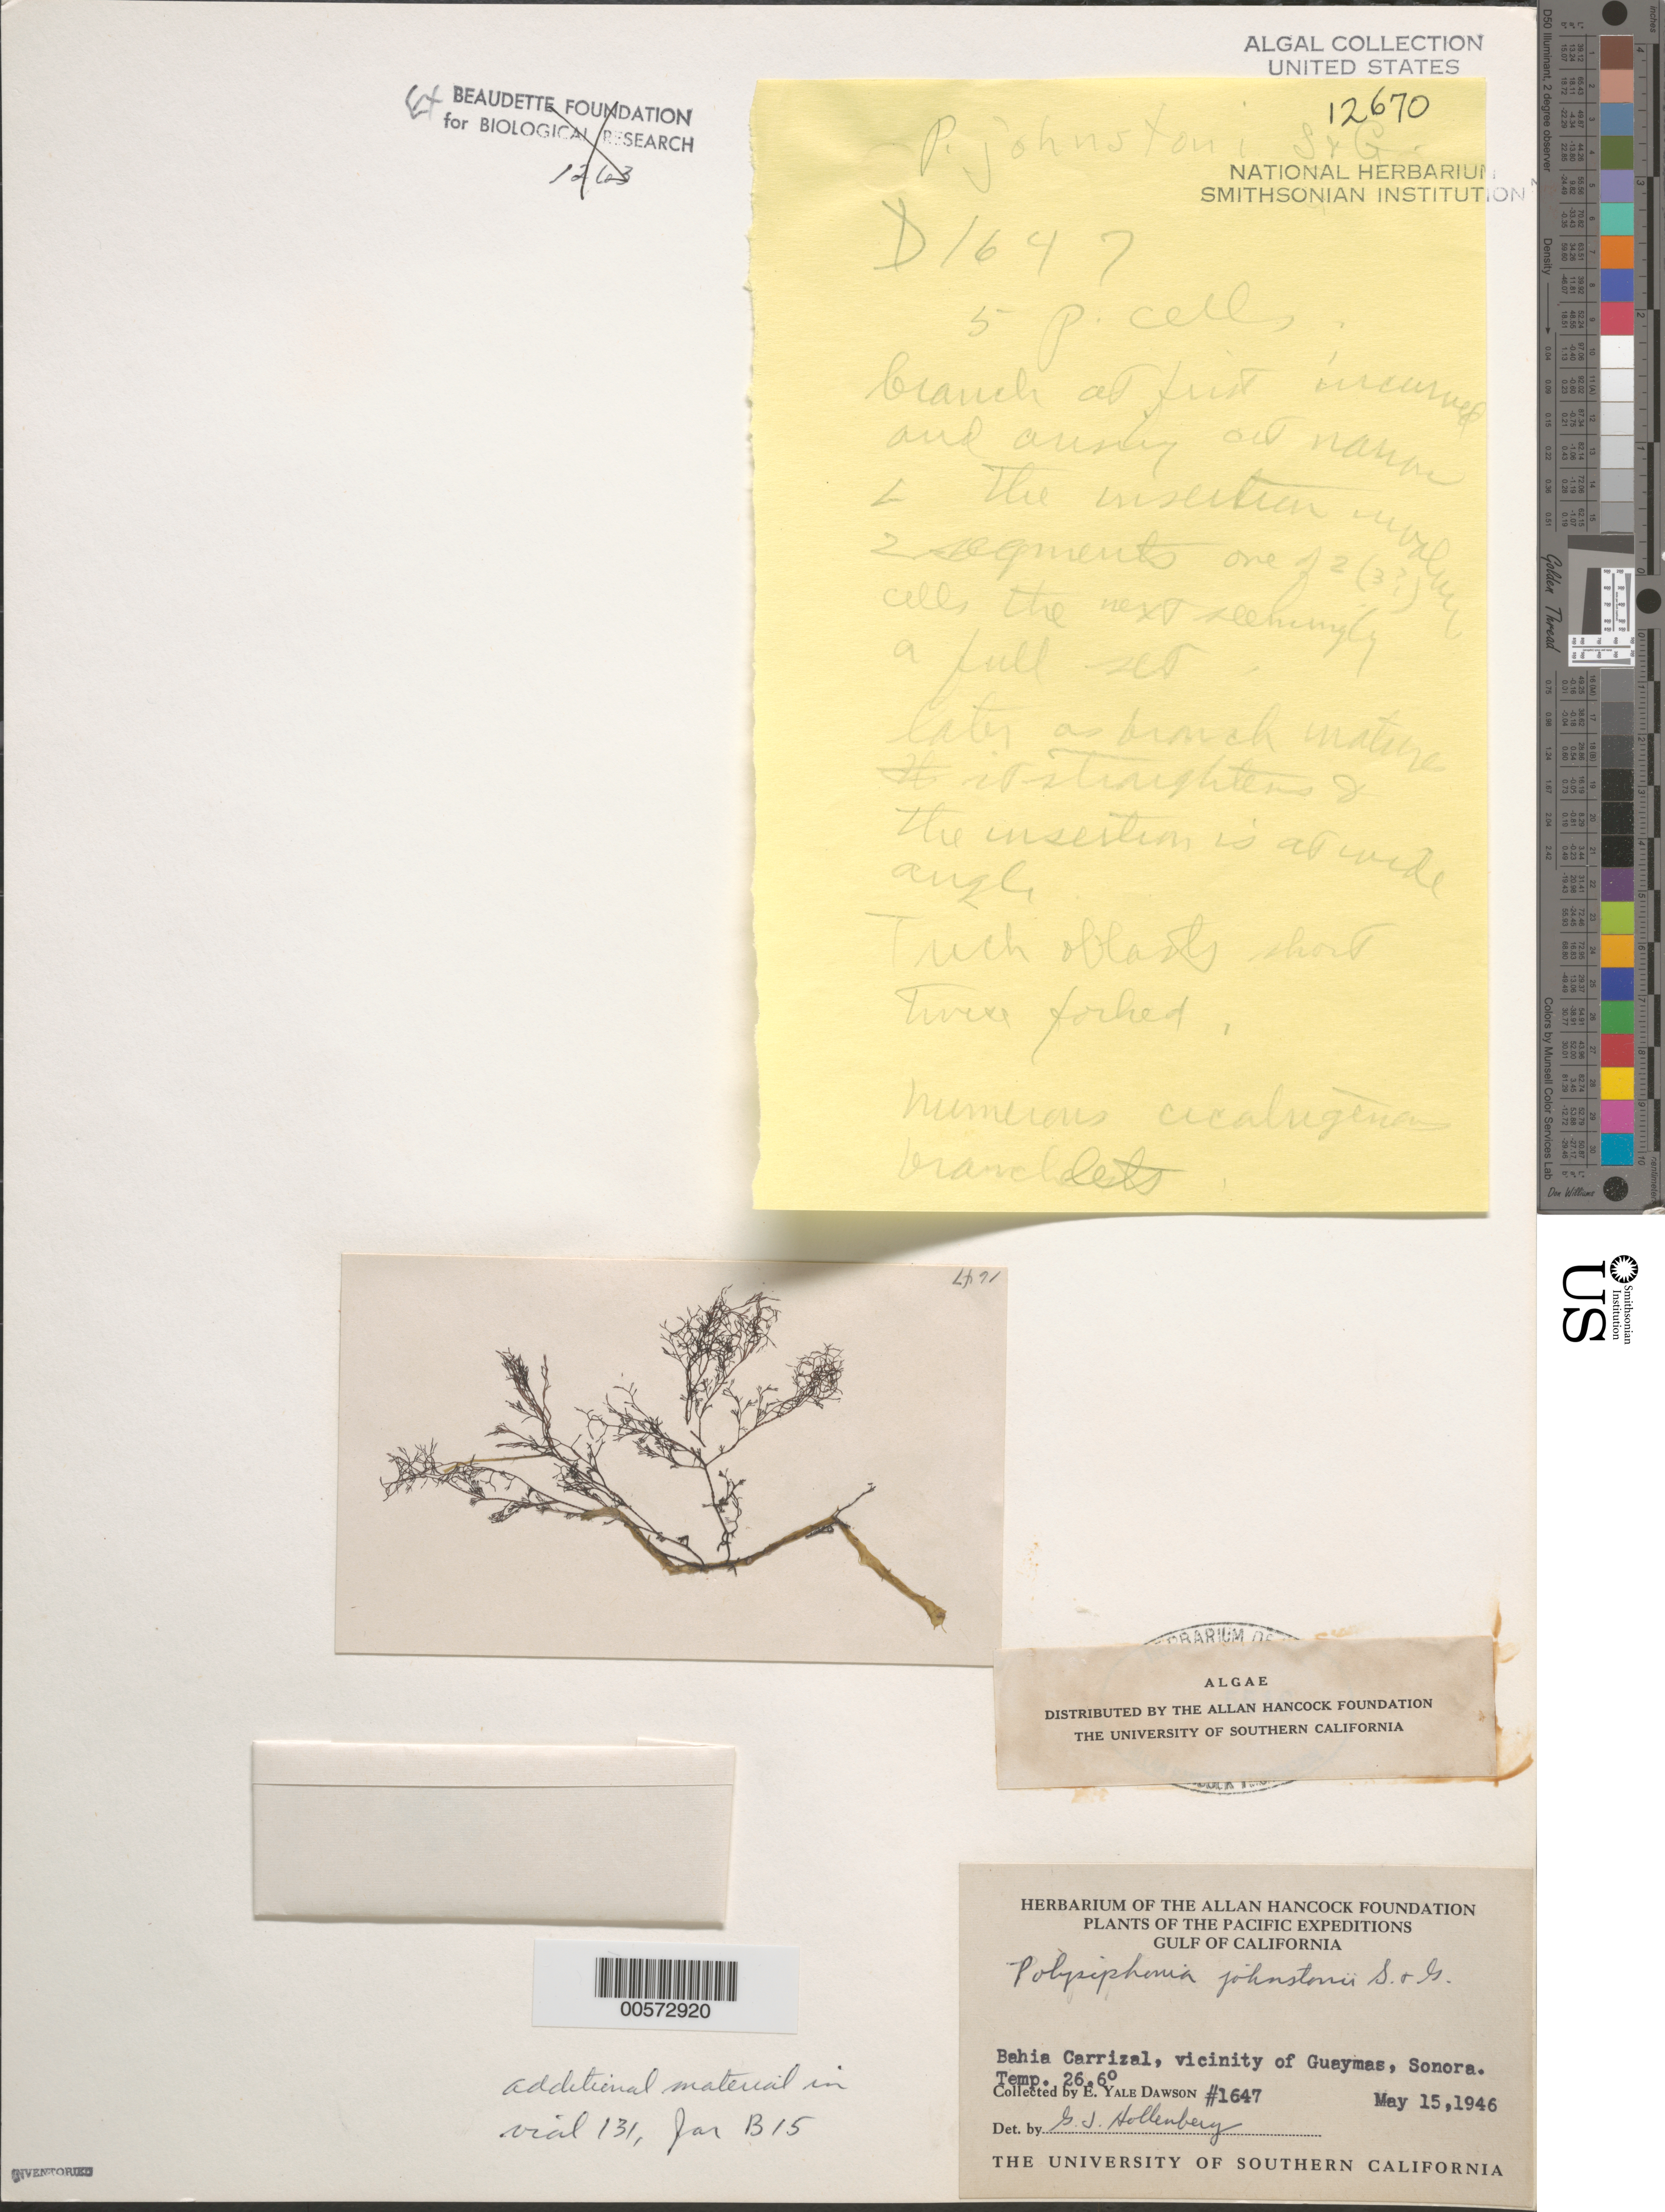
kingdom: Plantae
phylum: Rhodophyta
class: Florideophyceae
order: Ceramiales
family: Rhodomelaceae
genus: Melanothamnus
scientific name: Melanothamnus johnstonii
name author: (Setchell & N.L. Gardner) Diaz-Tapia & Maggs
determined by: Algae name updating Project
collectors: E. Y. Dawson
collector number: EYD 1647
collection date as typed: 15 May 1946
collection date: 1946-05-15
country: Mexico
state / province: Sonora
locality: Bahia Carrizal, Guaymas area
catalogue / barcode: US 12670